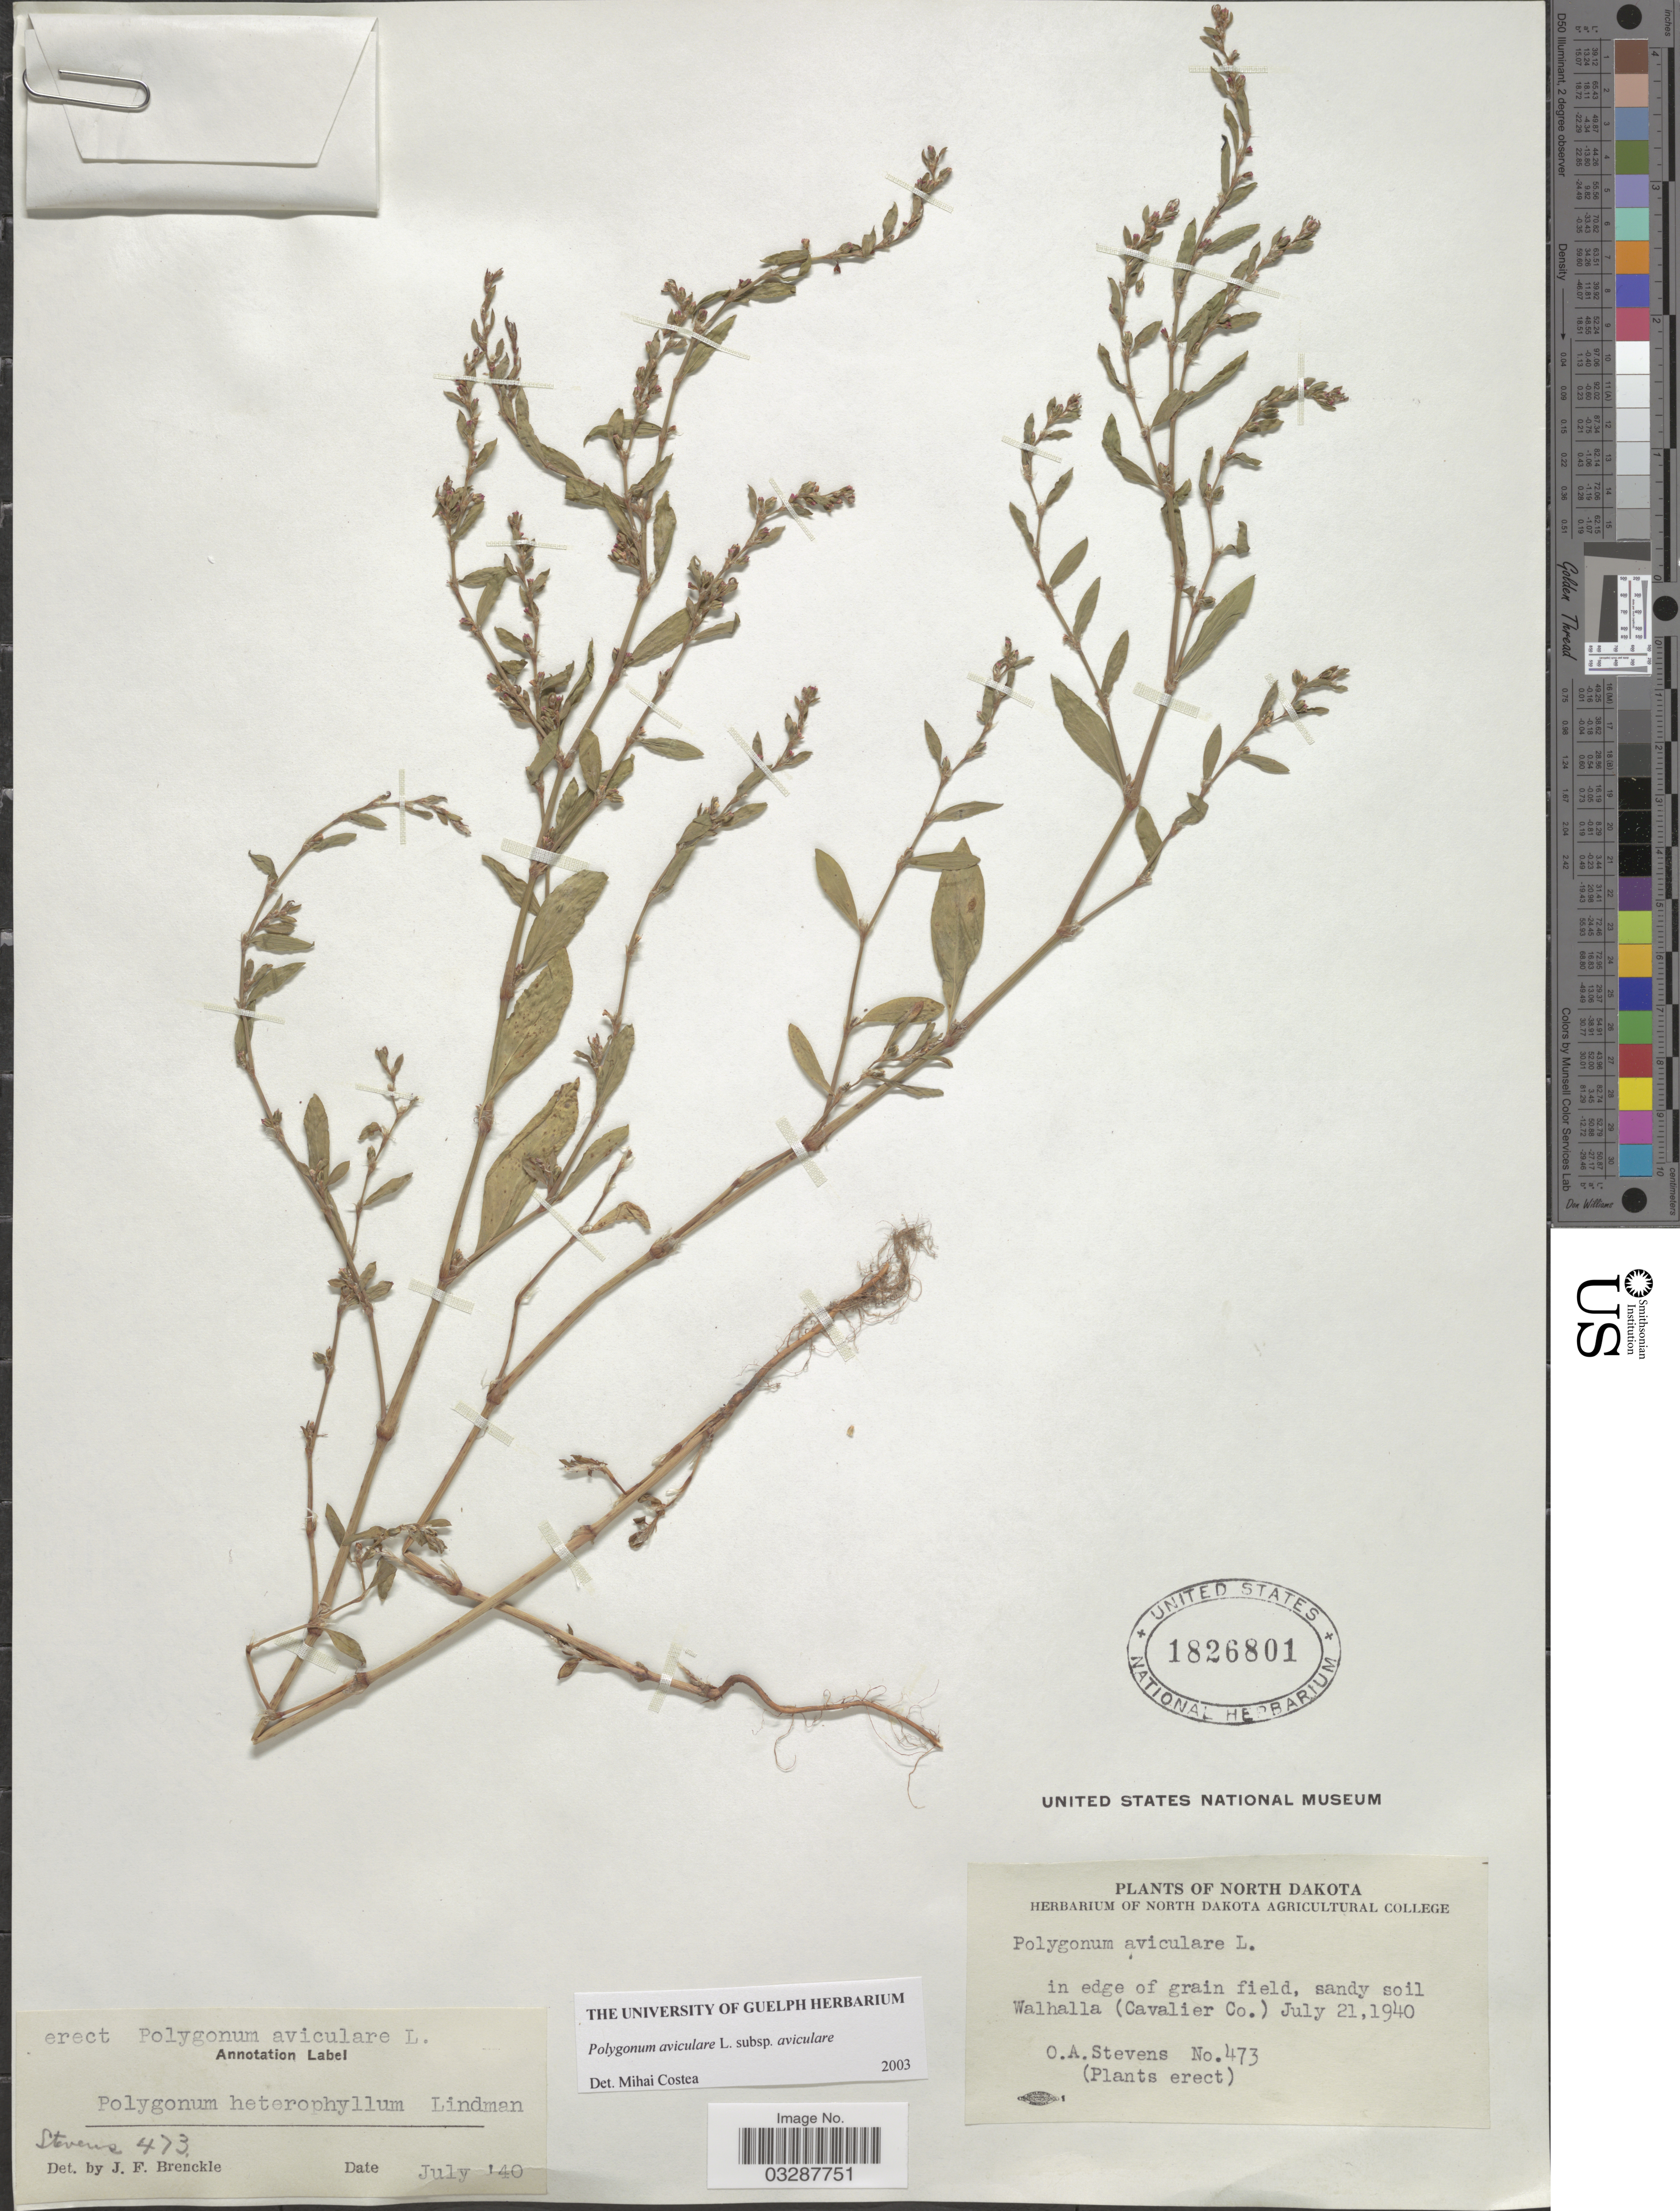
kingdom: Plantae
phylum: Tracheophyta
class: Magnoliopsida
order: Caryophyllales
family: Polygonaceae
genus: Polygonum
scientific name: Polygonum aviculare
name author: L.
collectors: O. A. Stevens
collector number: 473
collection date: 1940-07-21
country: United States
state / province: North Dakota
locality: In edge of grain field, sandy soil Walhalla (Cavalier Co.).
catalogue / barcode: US 1826801